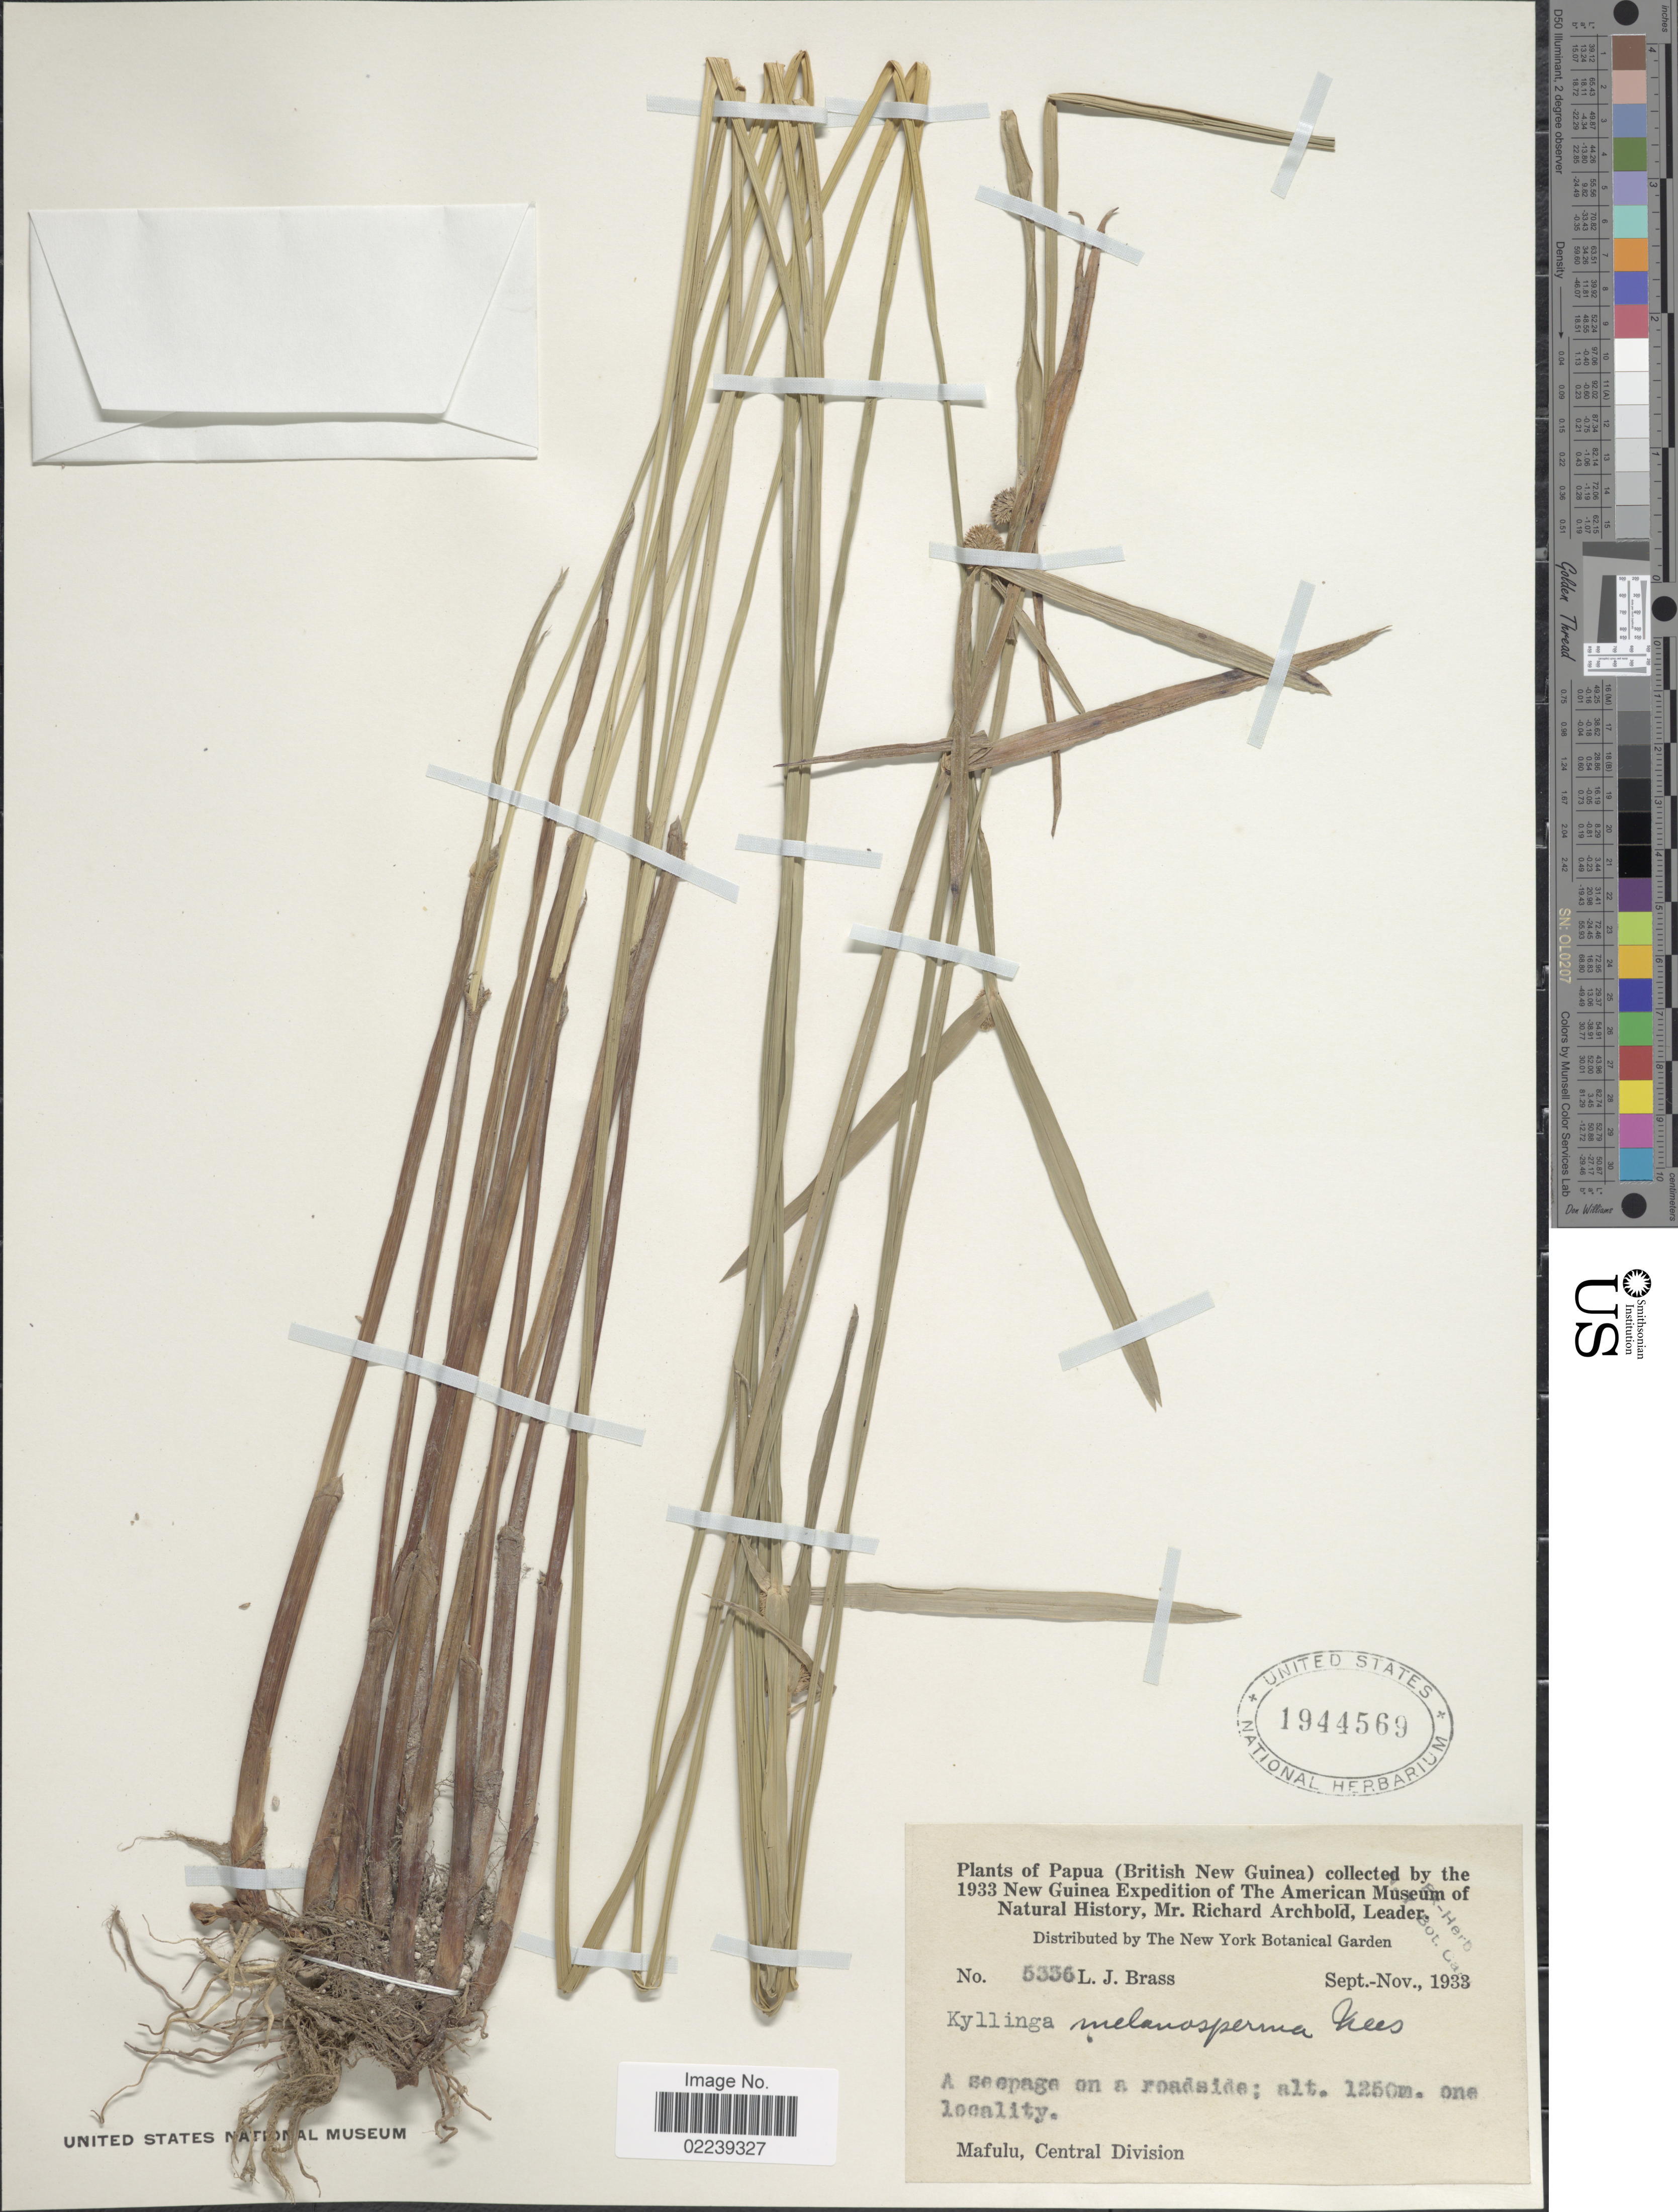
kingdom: Plantae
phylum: Tracheophyta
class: Liliopsida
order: Poales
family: Cyperaceae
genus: Cyperus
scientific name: Cyperus melanospermus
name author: (Nees) Valck. Sur.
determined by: Strong, M. T., (US), Smithsonian Institution - National Museum of Natural History (UNITED STATES)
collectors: L. J. Brass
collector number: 5336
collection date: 1933-09/1933-11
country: Papua New Guinea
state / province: Central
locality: (British New Guinea), A seepage on a roadside; One locality, Mafulu, Central Division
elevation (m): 1250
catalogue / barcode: US 1944569